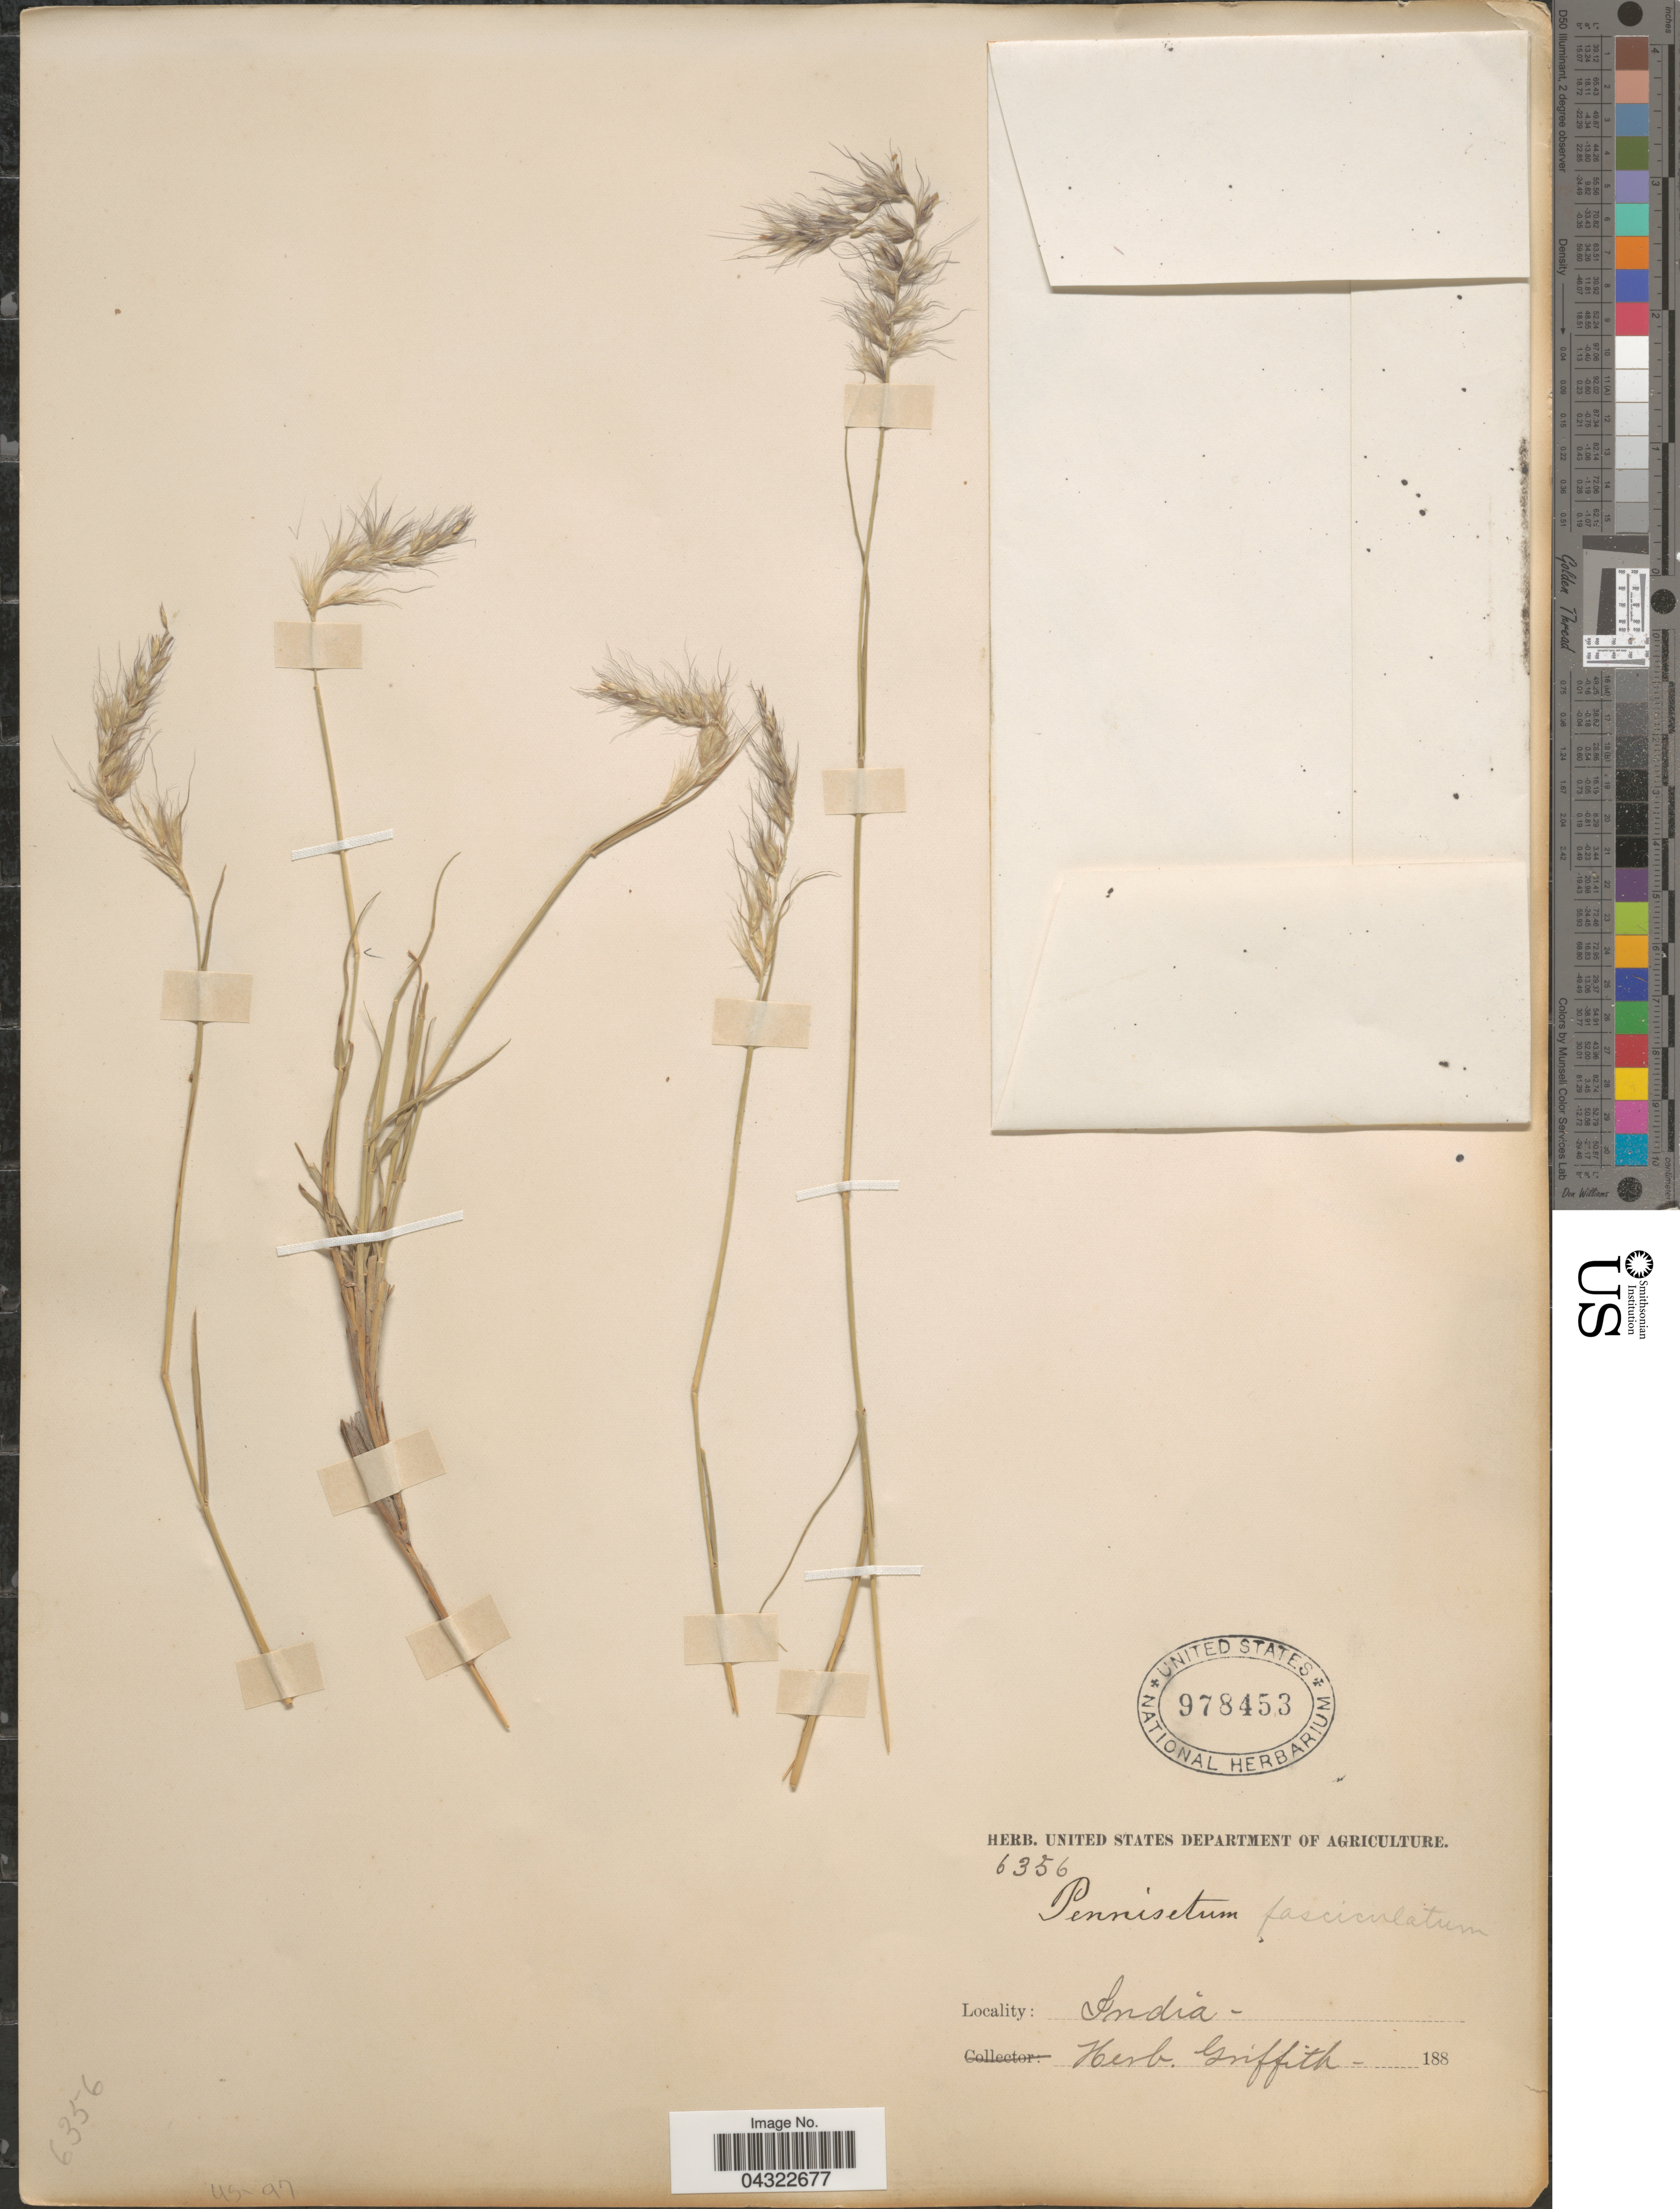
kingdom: Plantae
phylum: Tracheophyta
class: Liliopsida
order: Poales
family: Poaceae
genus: Cenchrus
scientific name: Cenchrus sp.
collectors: ex herb. Griffith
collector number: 6356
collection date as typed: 188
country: India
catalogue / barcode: US 978453